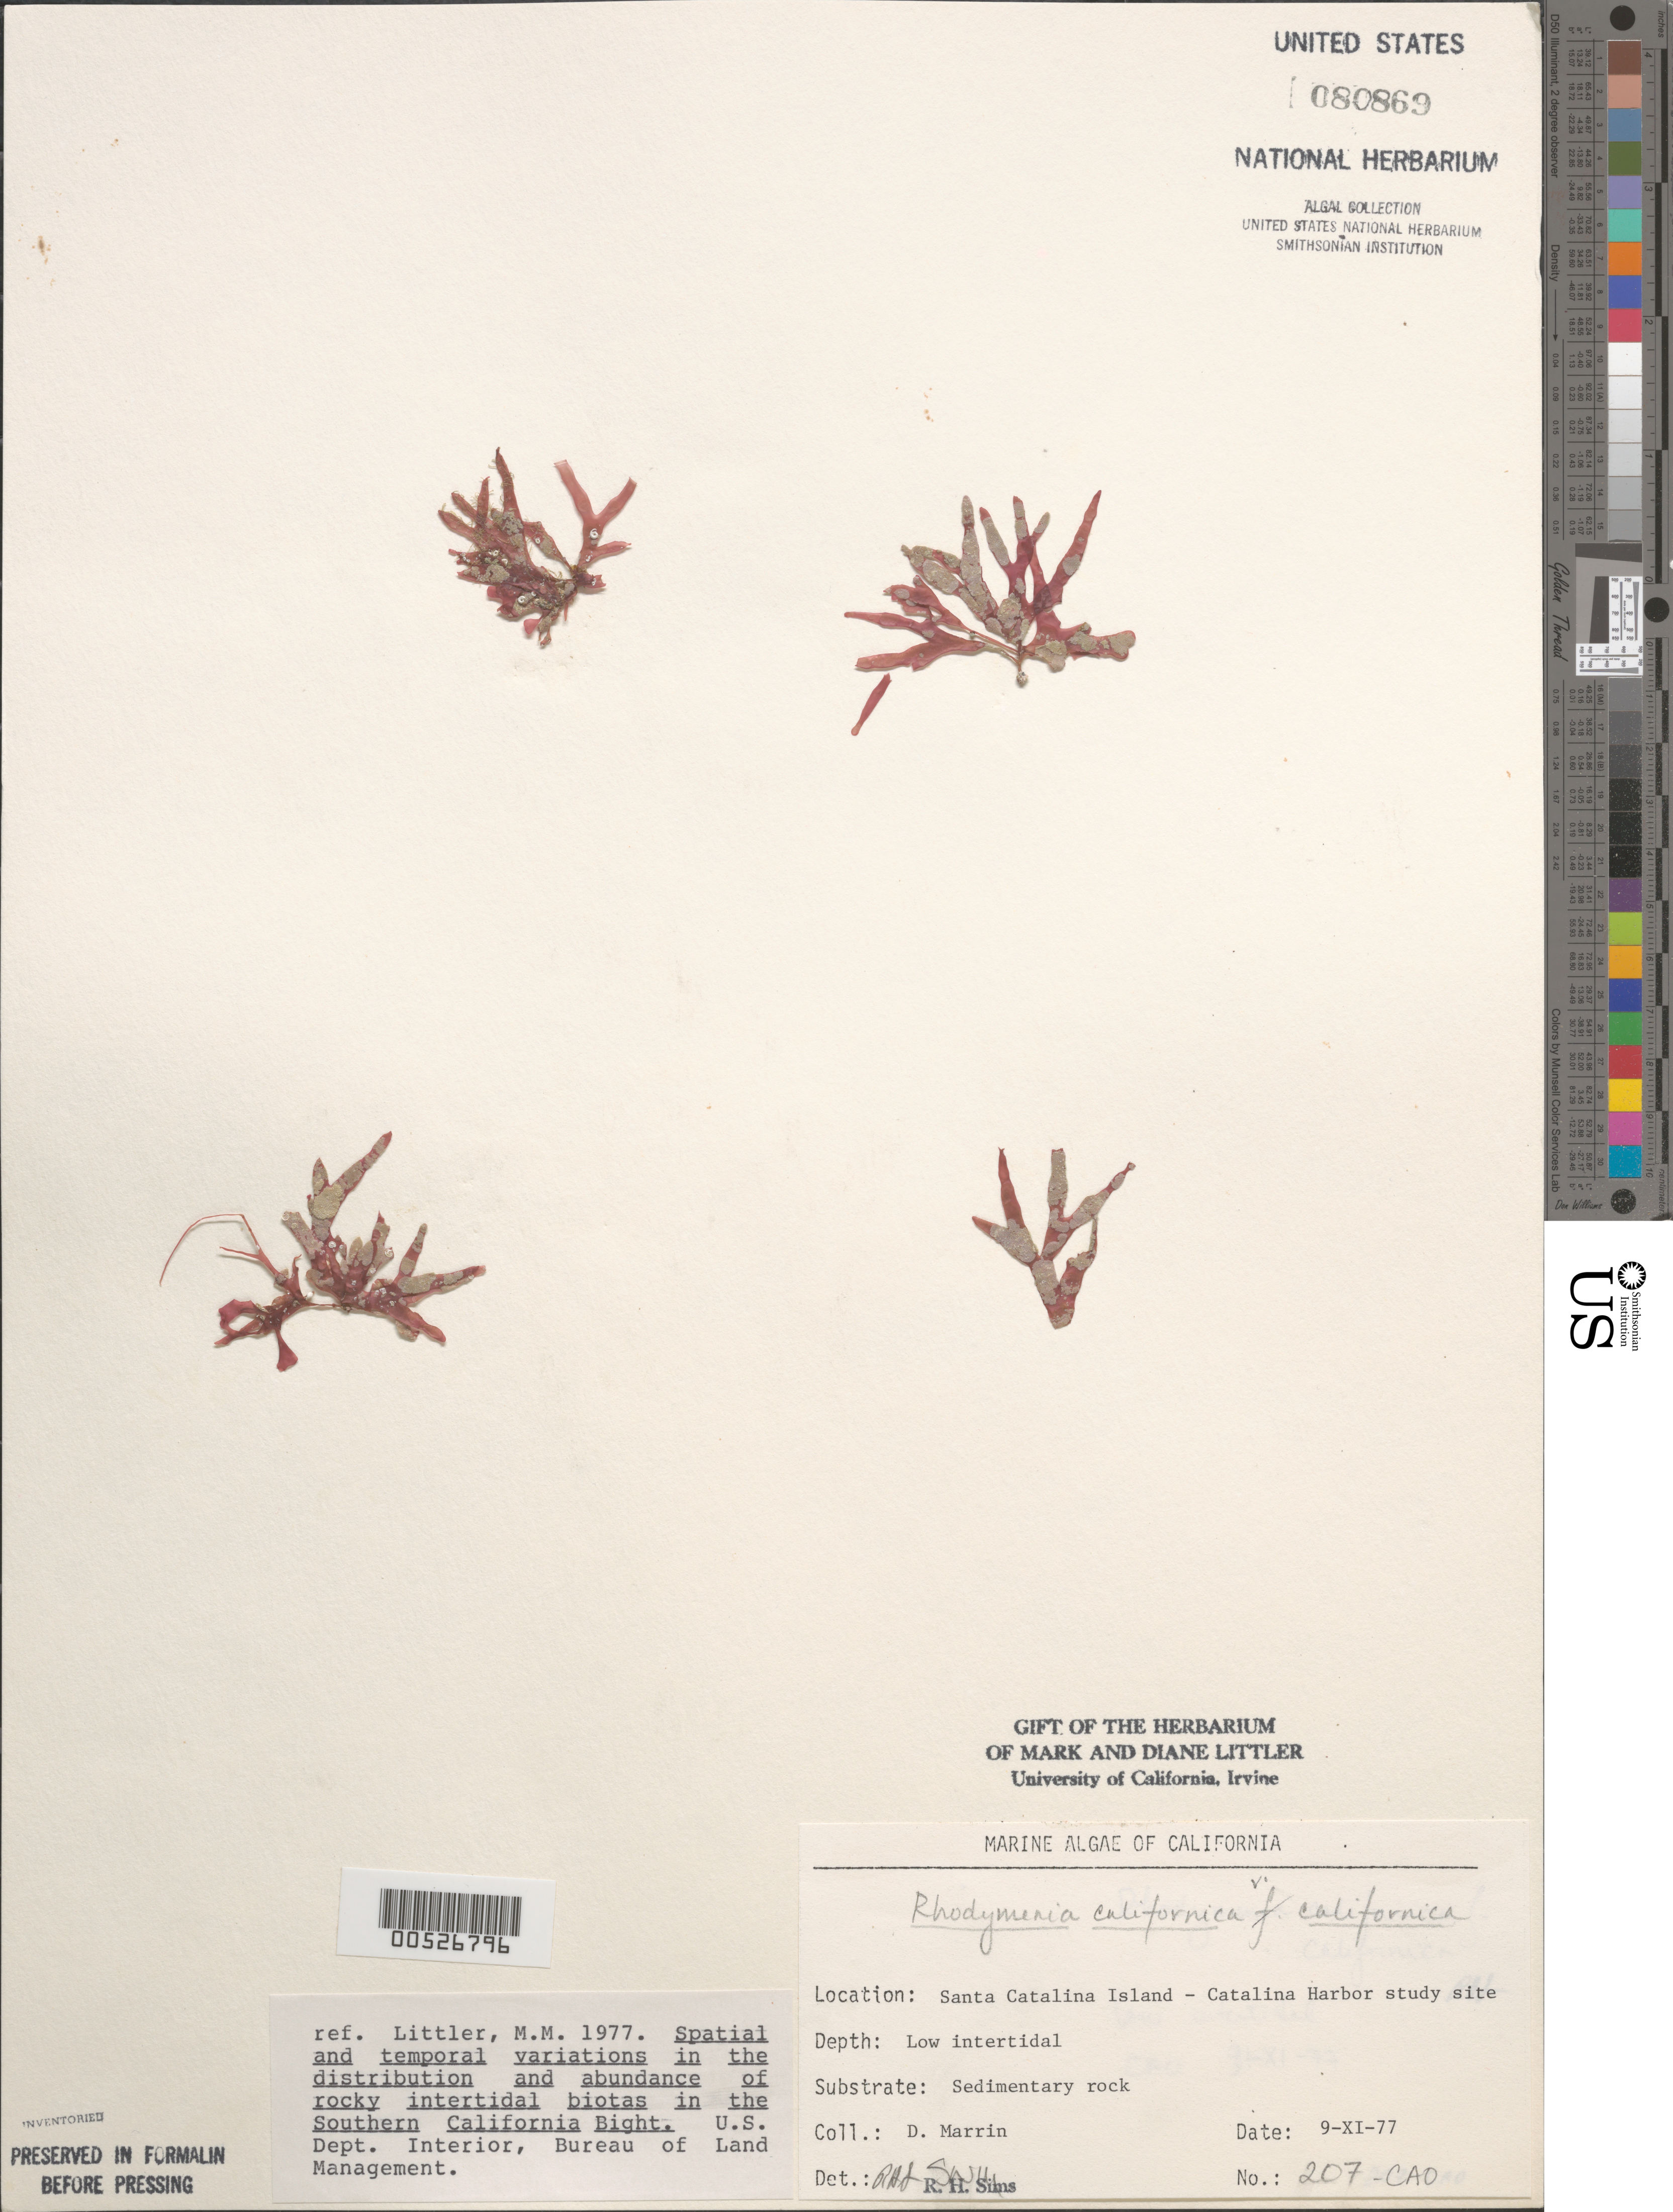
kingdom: Plantae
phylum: Rhodophyta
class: Florideophyceae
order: Rhodymeniales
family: Rhodymeniaceae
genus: Rhodymenia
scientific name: Rhodymenia californica var. californica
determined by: Sims, Robert H.; Murray, S. N.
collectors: D. Marrin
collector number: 207-cao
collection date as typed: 09 Nov 1977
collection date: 1977-11-09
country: United States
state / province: California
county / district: Los Angeles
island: Santa Catalina Island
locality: West side of Catalina Harbor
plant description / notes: BLM-SOCALBIGHT Rocky Intertidal Survey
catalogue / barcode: US 80869